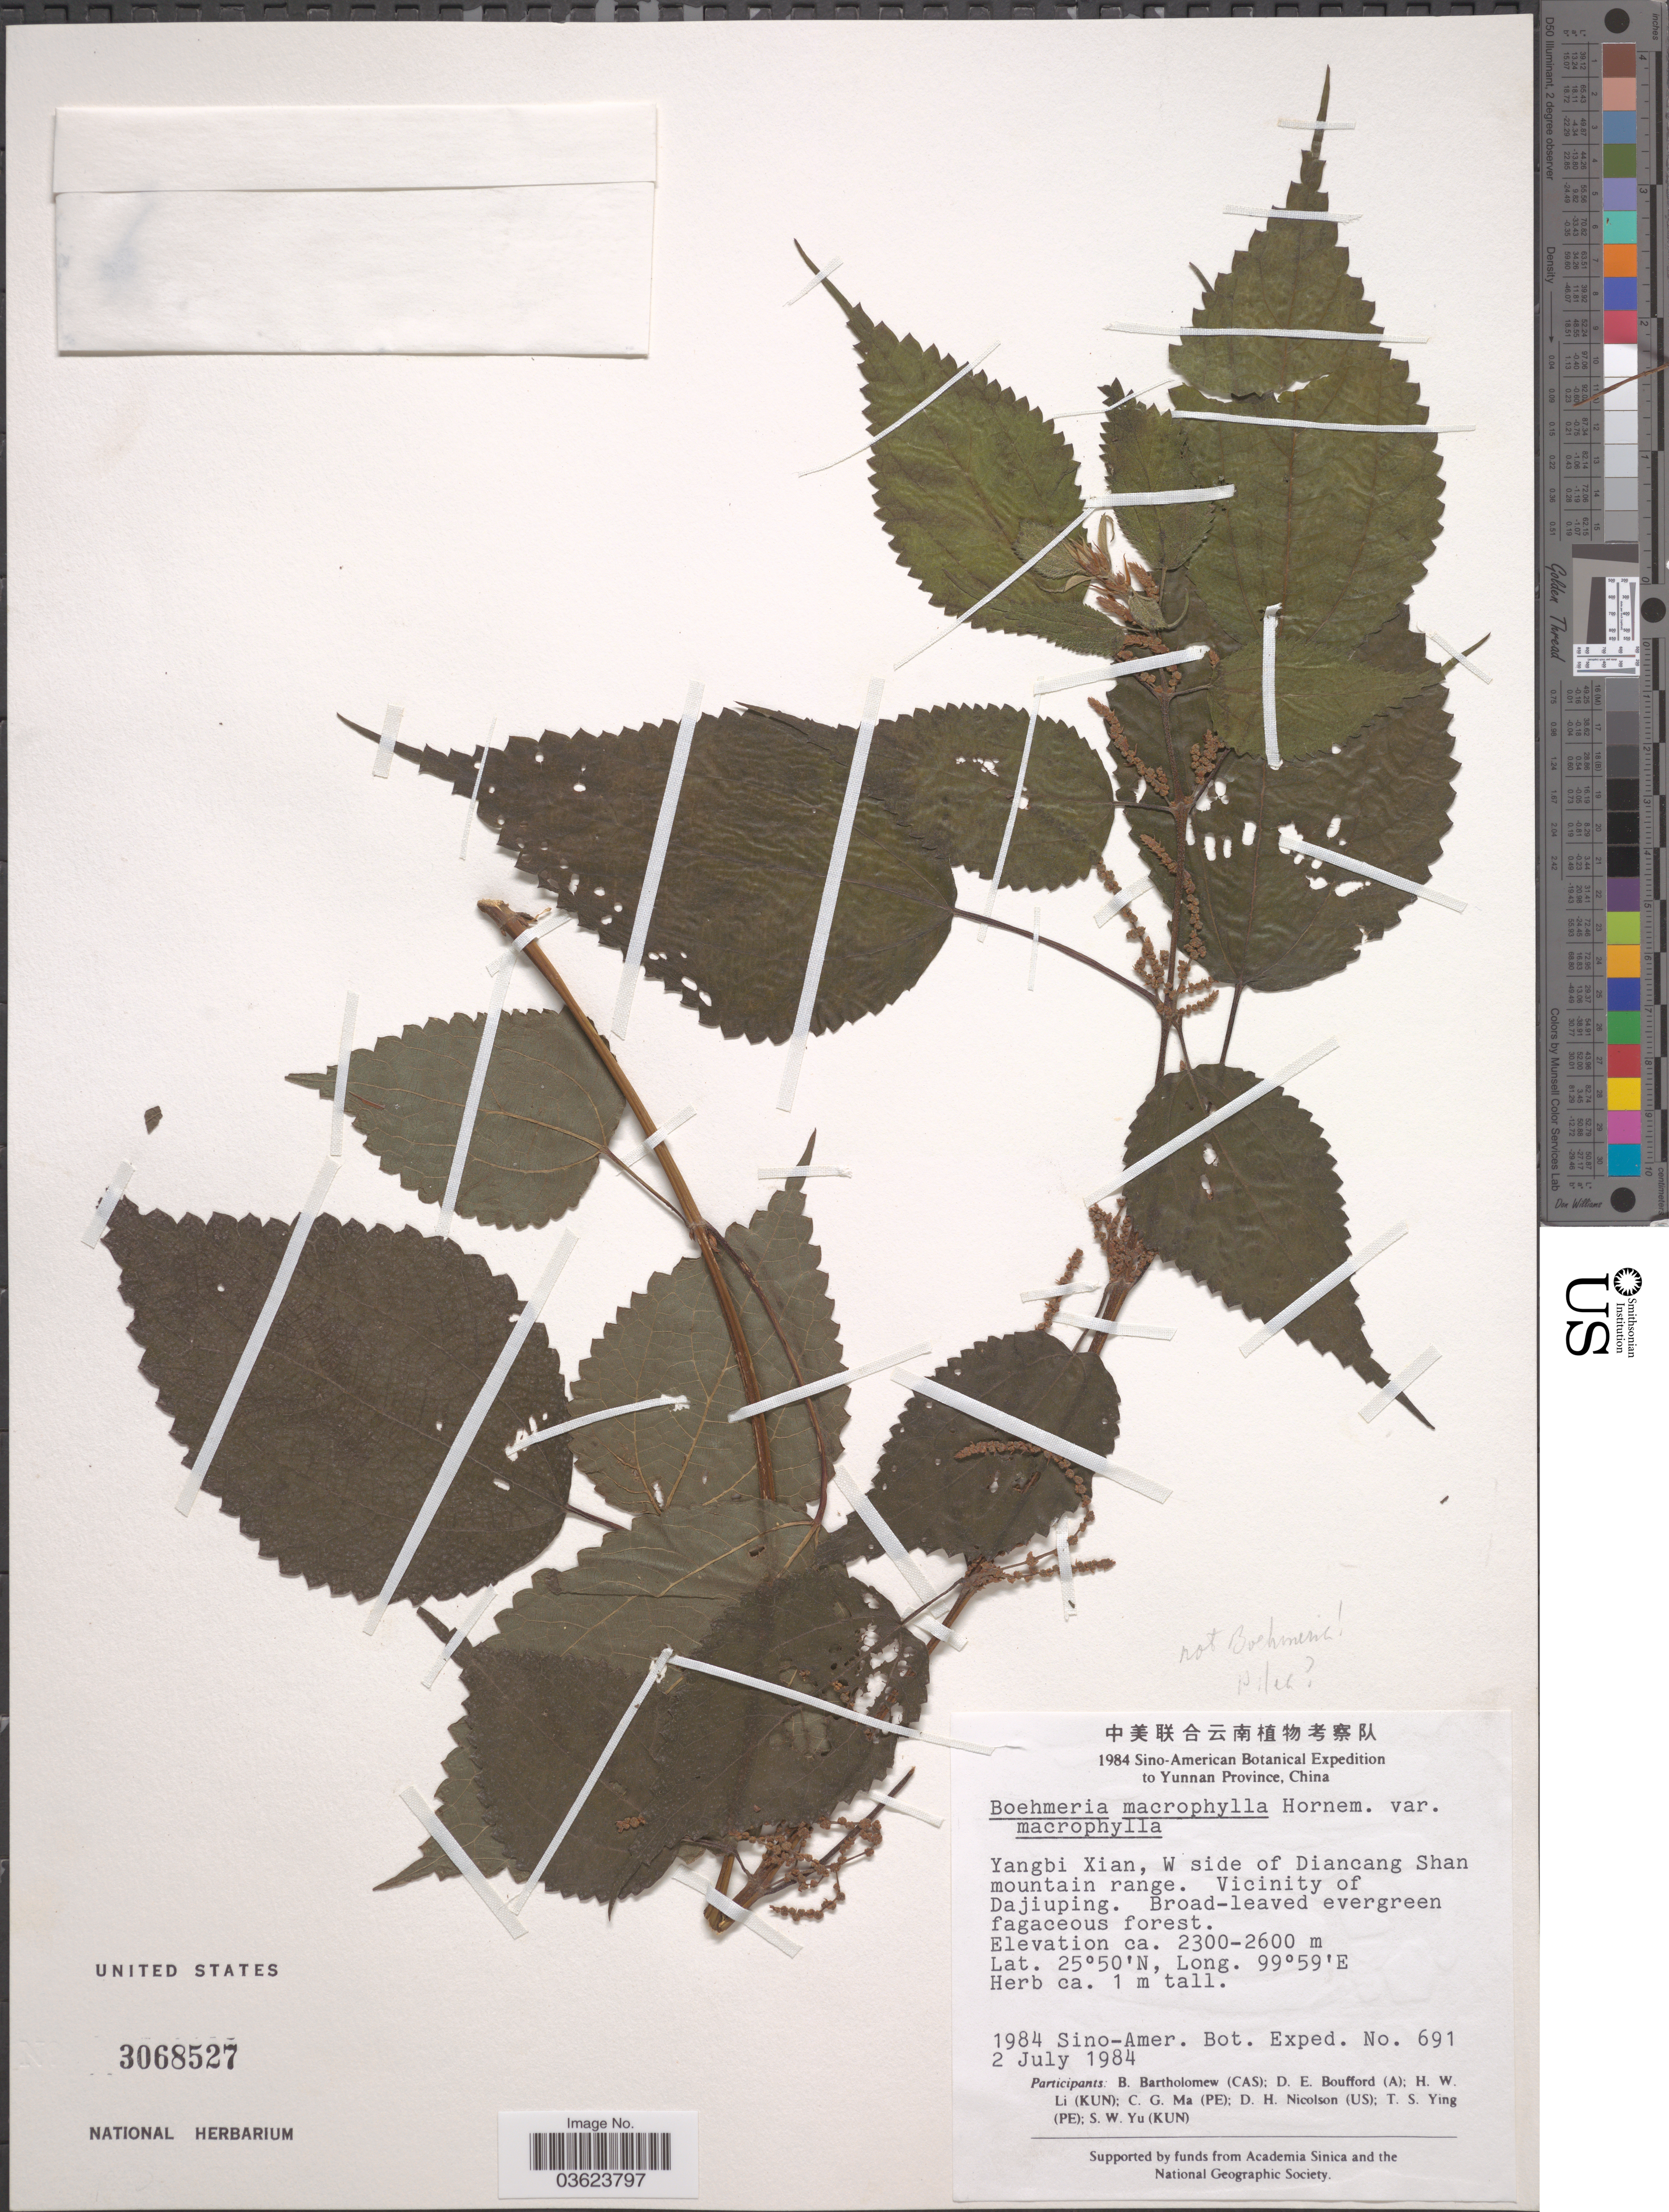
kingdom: Plantae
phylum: Tracheophyta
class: Magnoliopsida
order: Rosales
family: Urticaceae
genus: Pilea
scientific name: Pilea sp.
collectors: Sino-Amer. Bot. Exped. 1984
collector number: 691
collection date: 1984-07-02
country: China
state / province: Yunnan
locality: Yangbi Xian, W side of Diancang Shan mountain range. Vicinity of Dajiuping.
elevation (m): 2300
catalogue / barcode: US 3068527